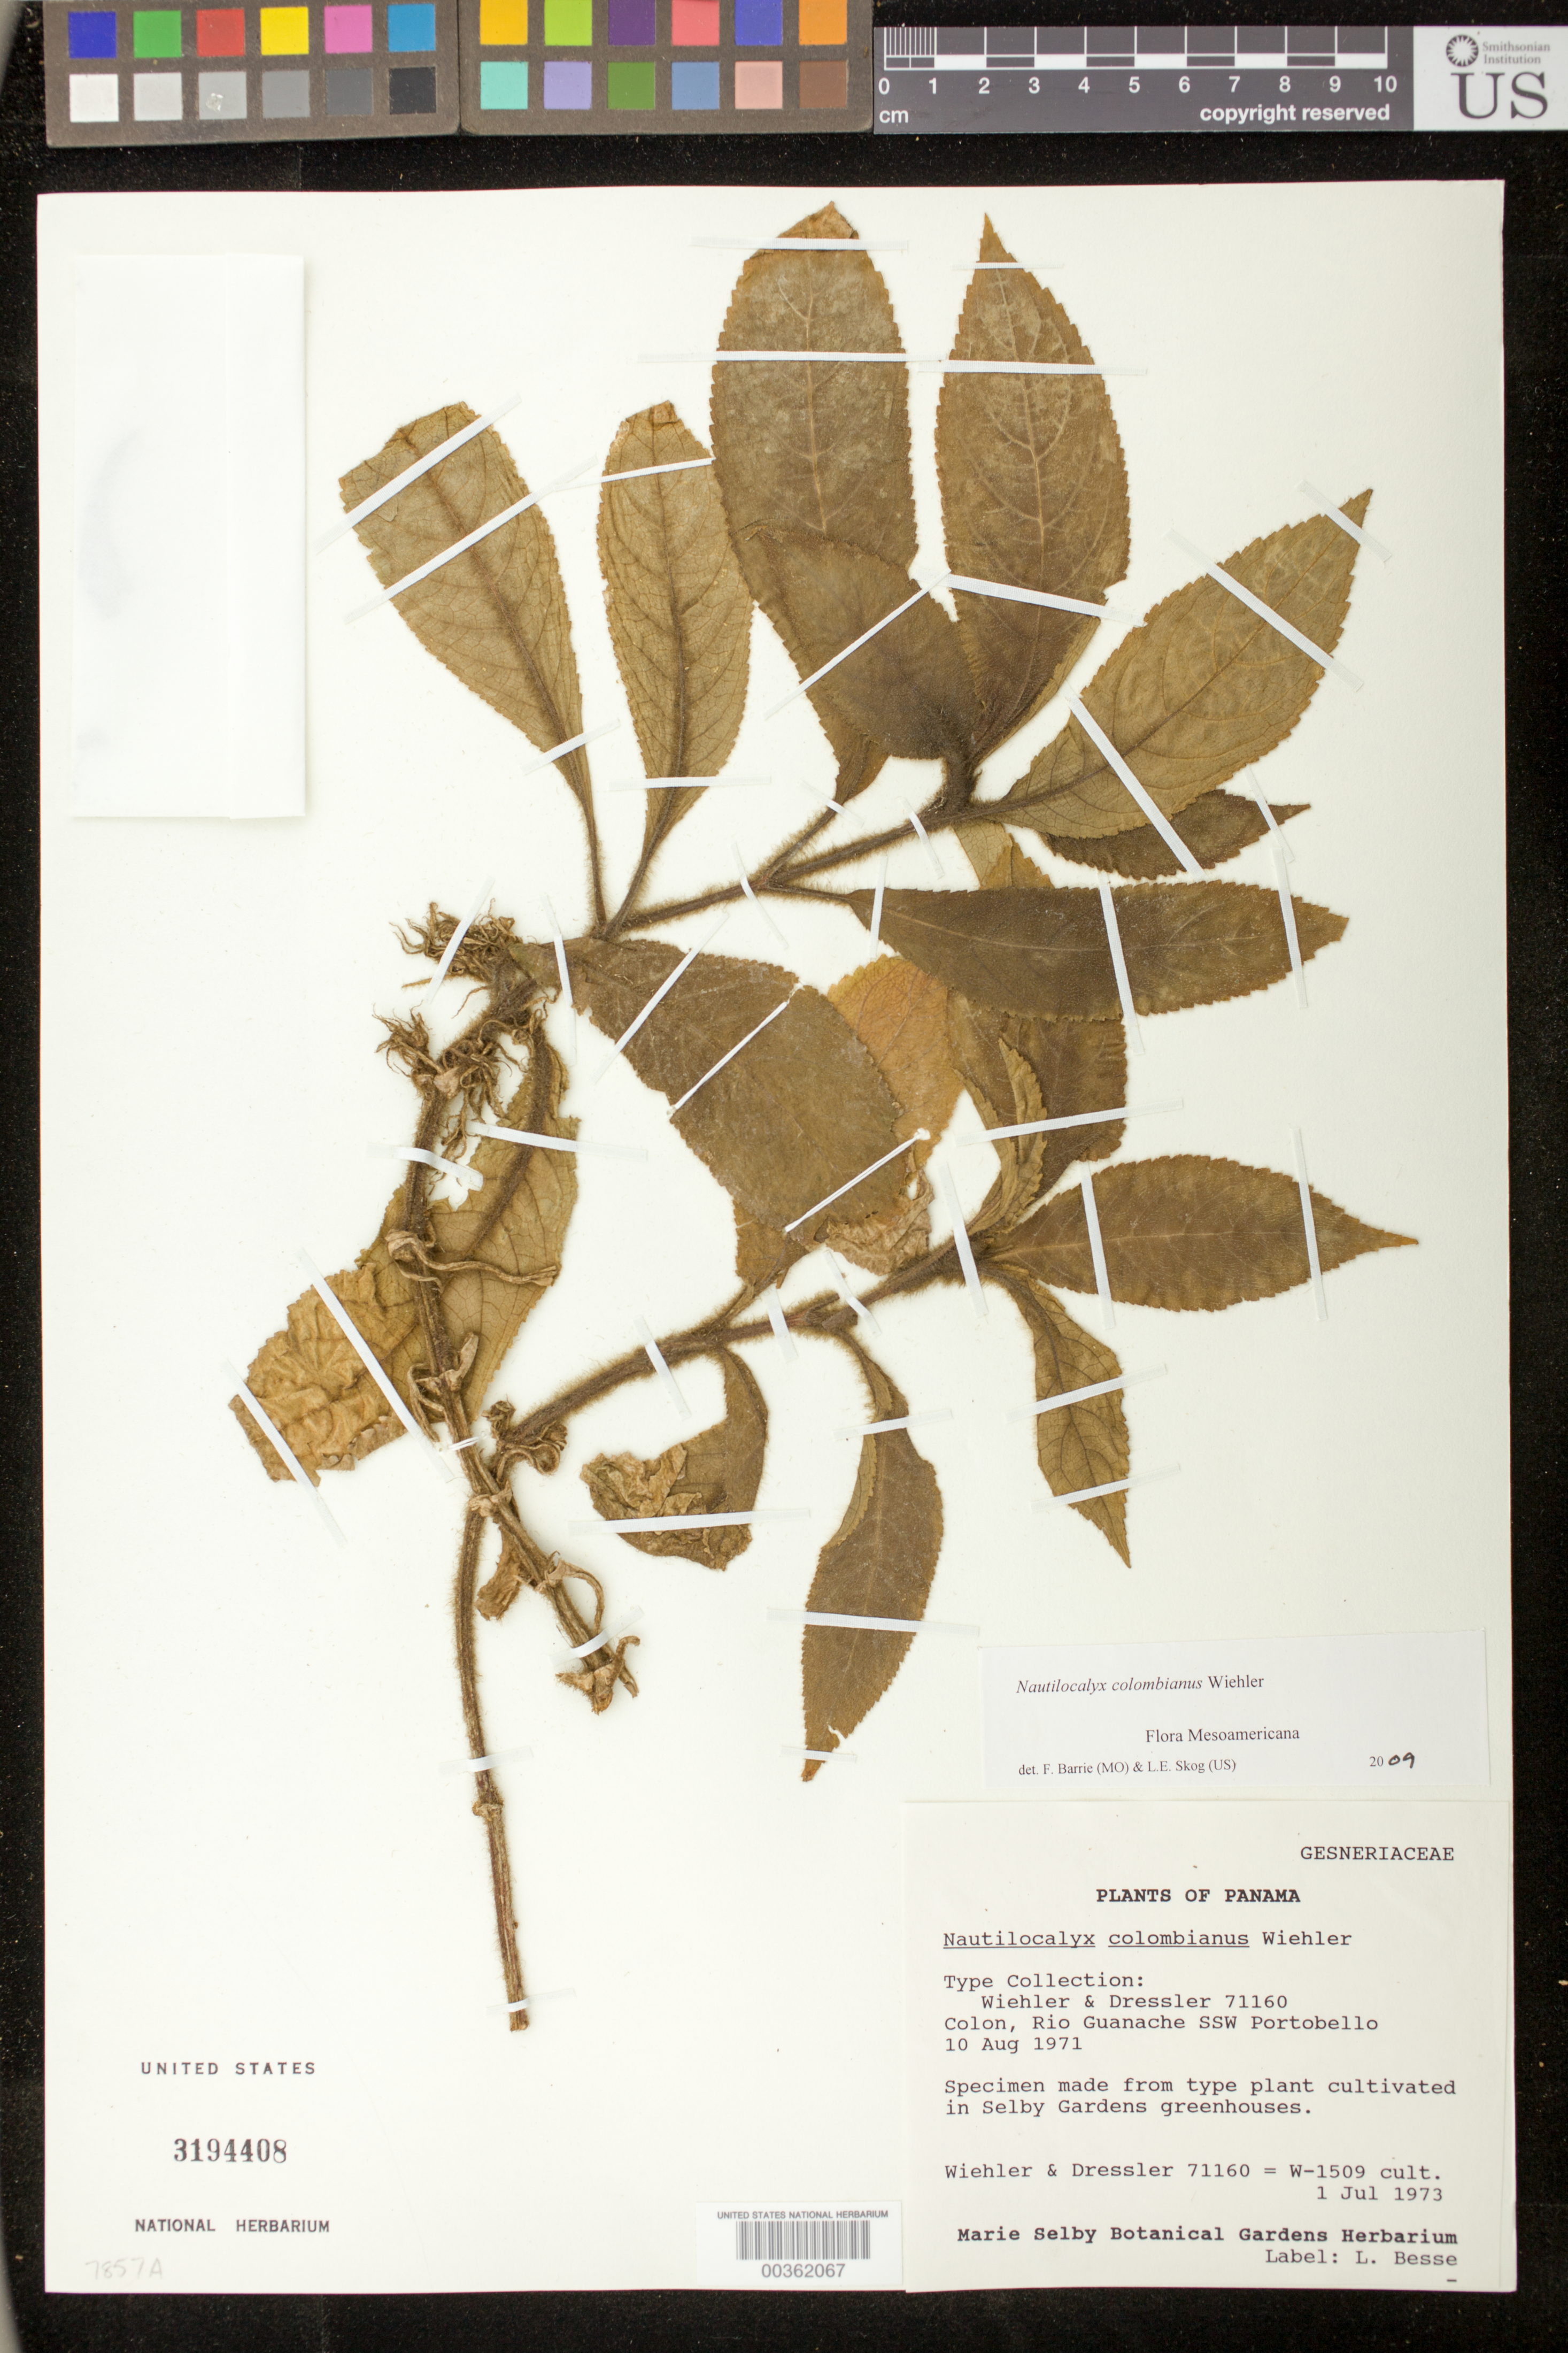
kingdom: Plantae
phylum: Tracheophyta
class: Magnoliopsida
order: Lamiales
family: Gesneriaceae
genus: Nautilocalyx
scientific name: Nautilocalyx colombianus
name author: Wiehler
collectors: H. J. Wiehler & R. Dressler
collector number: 71160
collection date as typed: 01 Jul 1973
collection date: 1973-07-01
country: Panama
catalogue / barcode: US 3194408